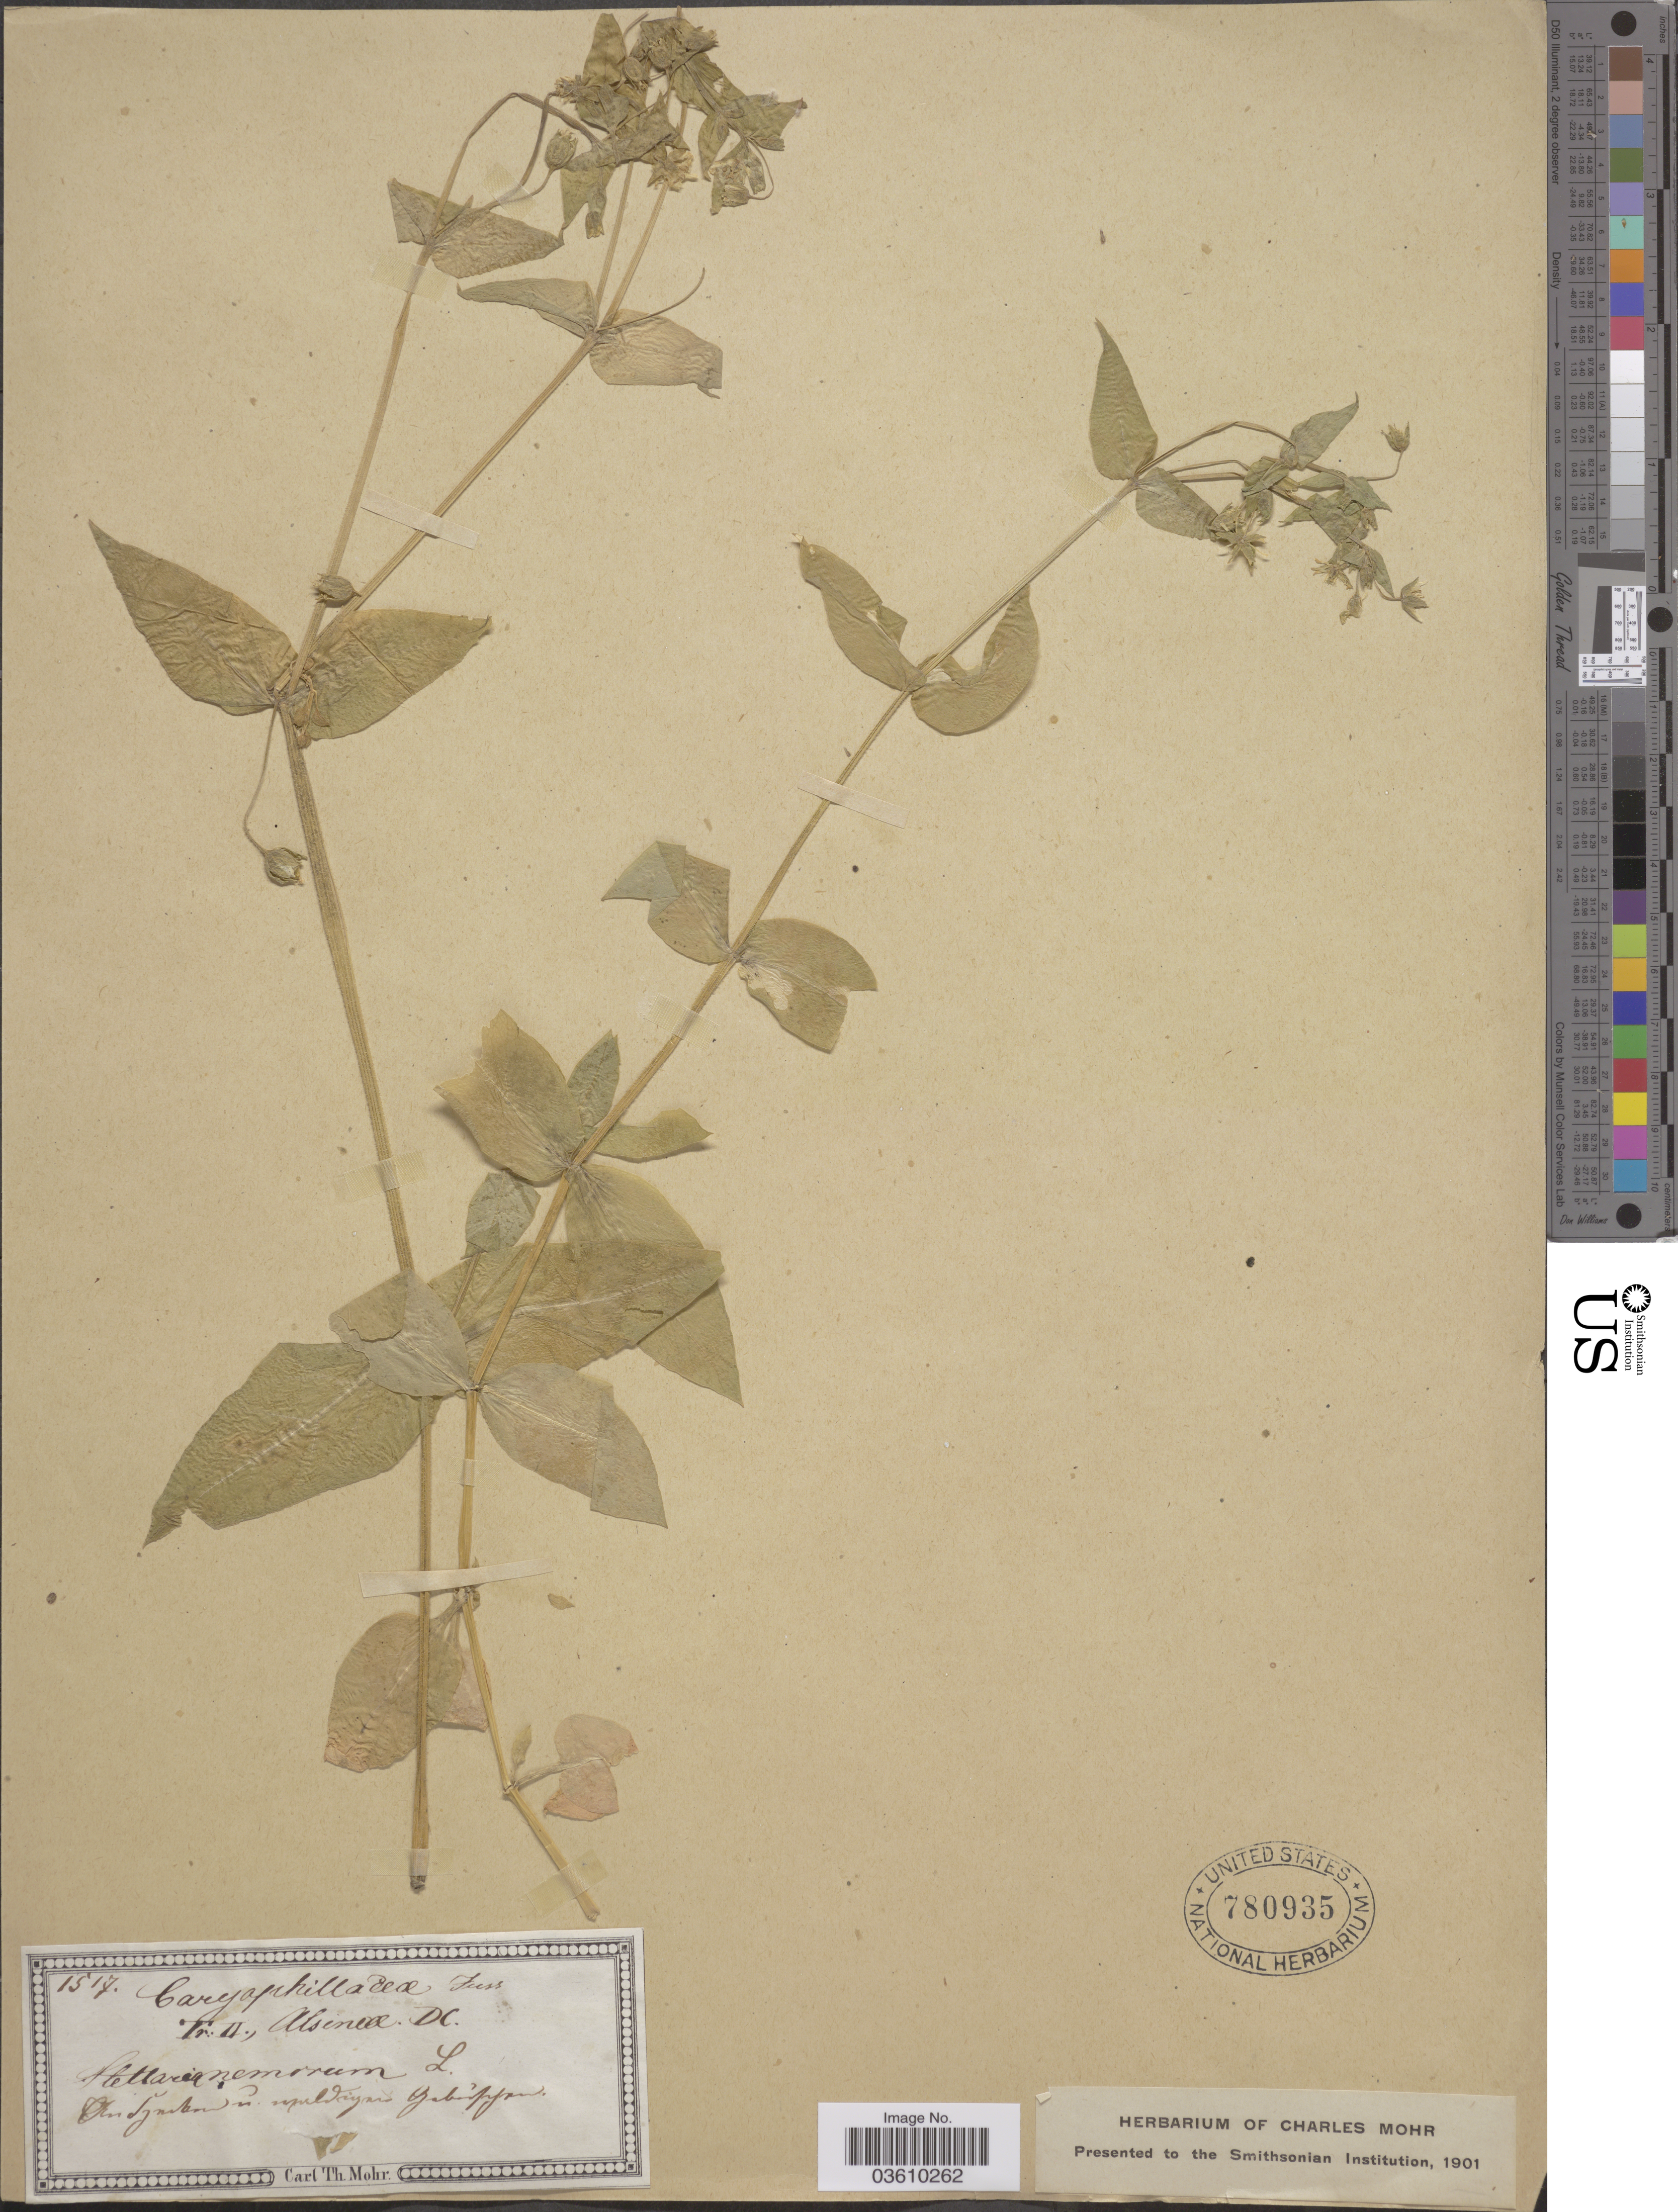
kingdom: Plantae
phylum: Tracheophyta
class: Magnoliopsida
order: Caryophyllales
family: Caryophyllaceae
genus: Stellaria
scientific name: Stellaria nemorum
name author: L.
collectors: C. T. Mohr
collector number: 1517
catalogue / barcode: US 780935